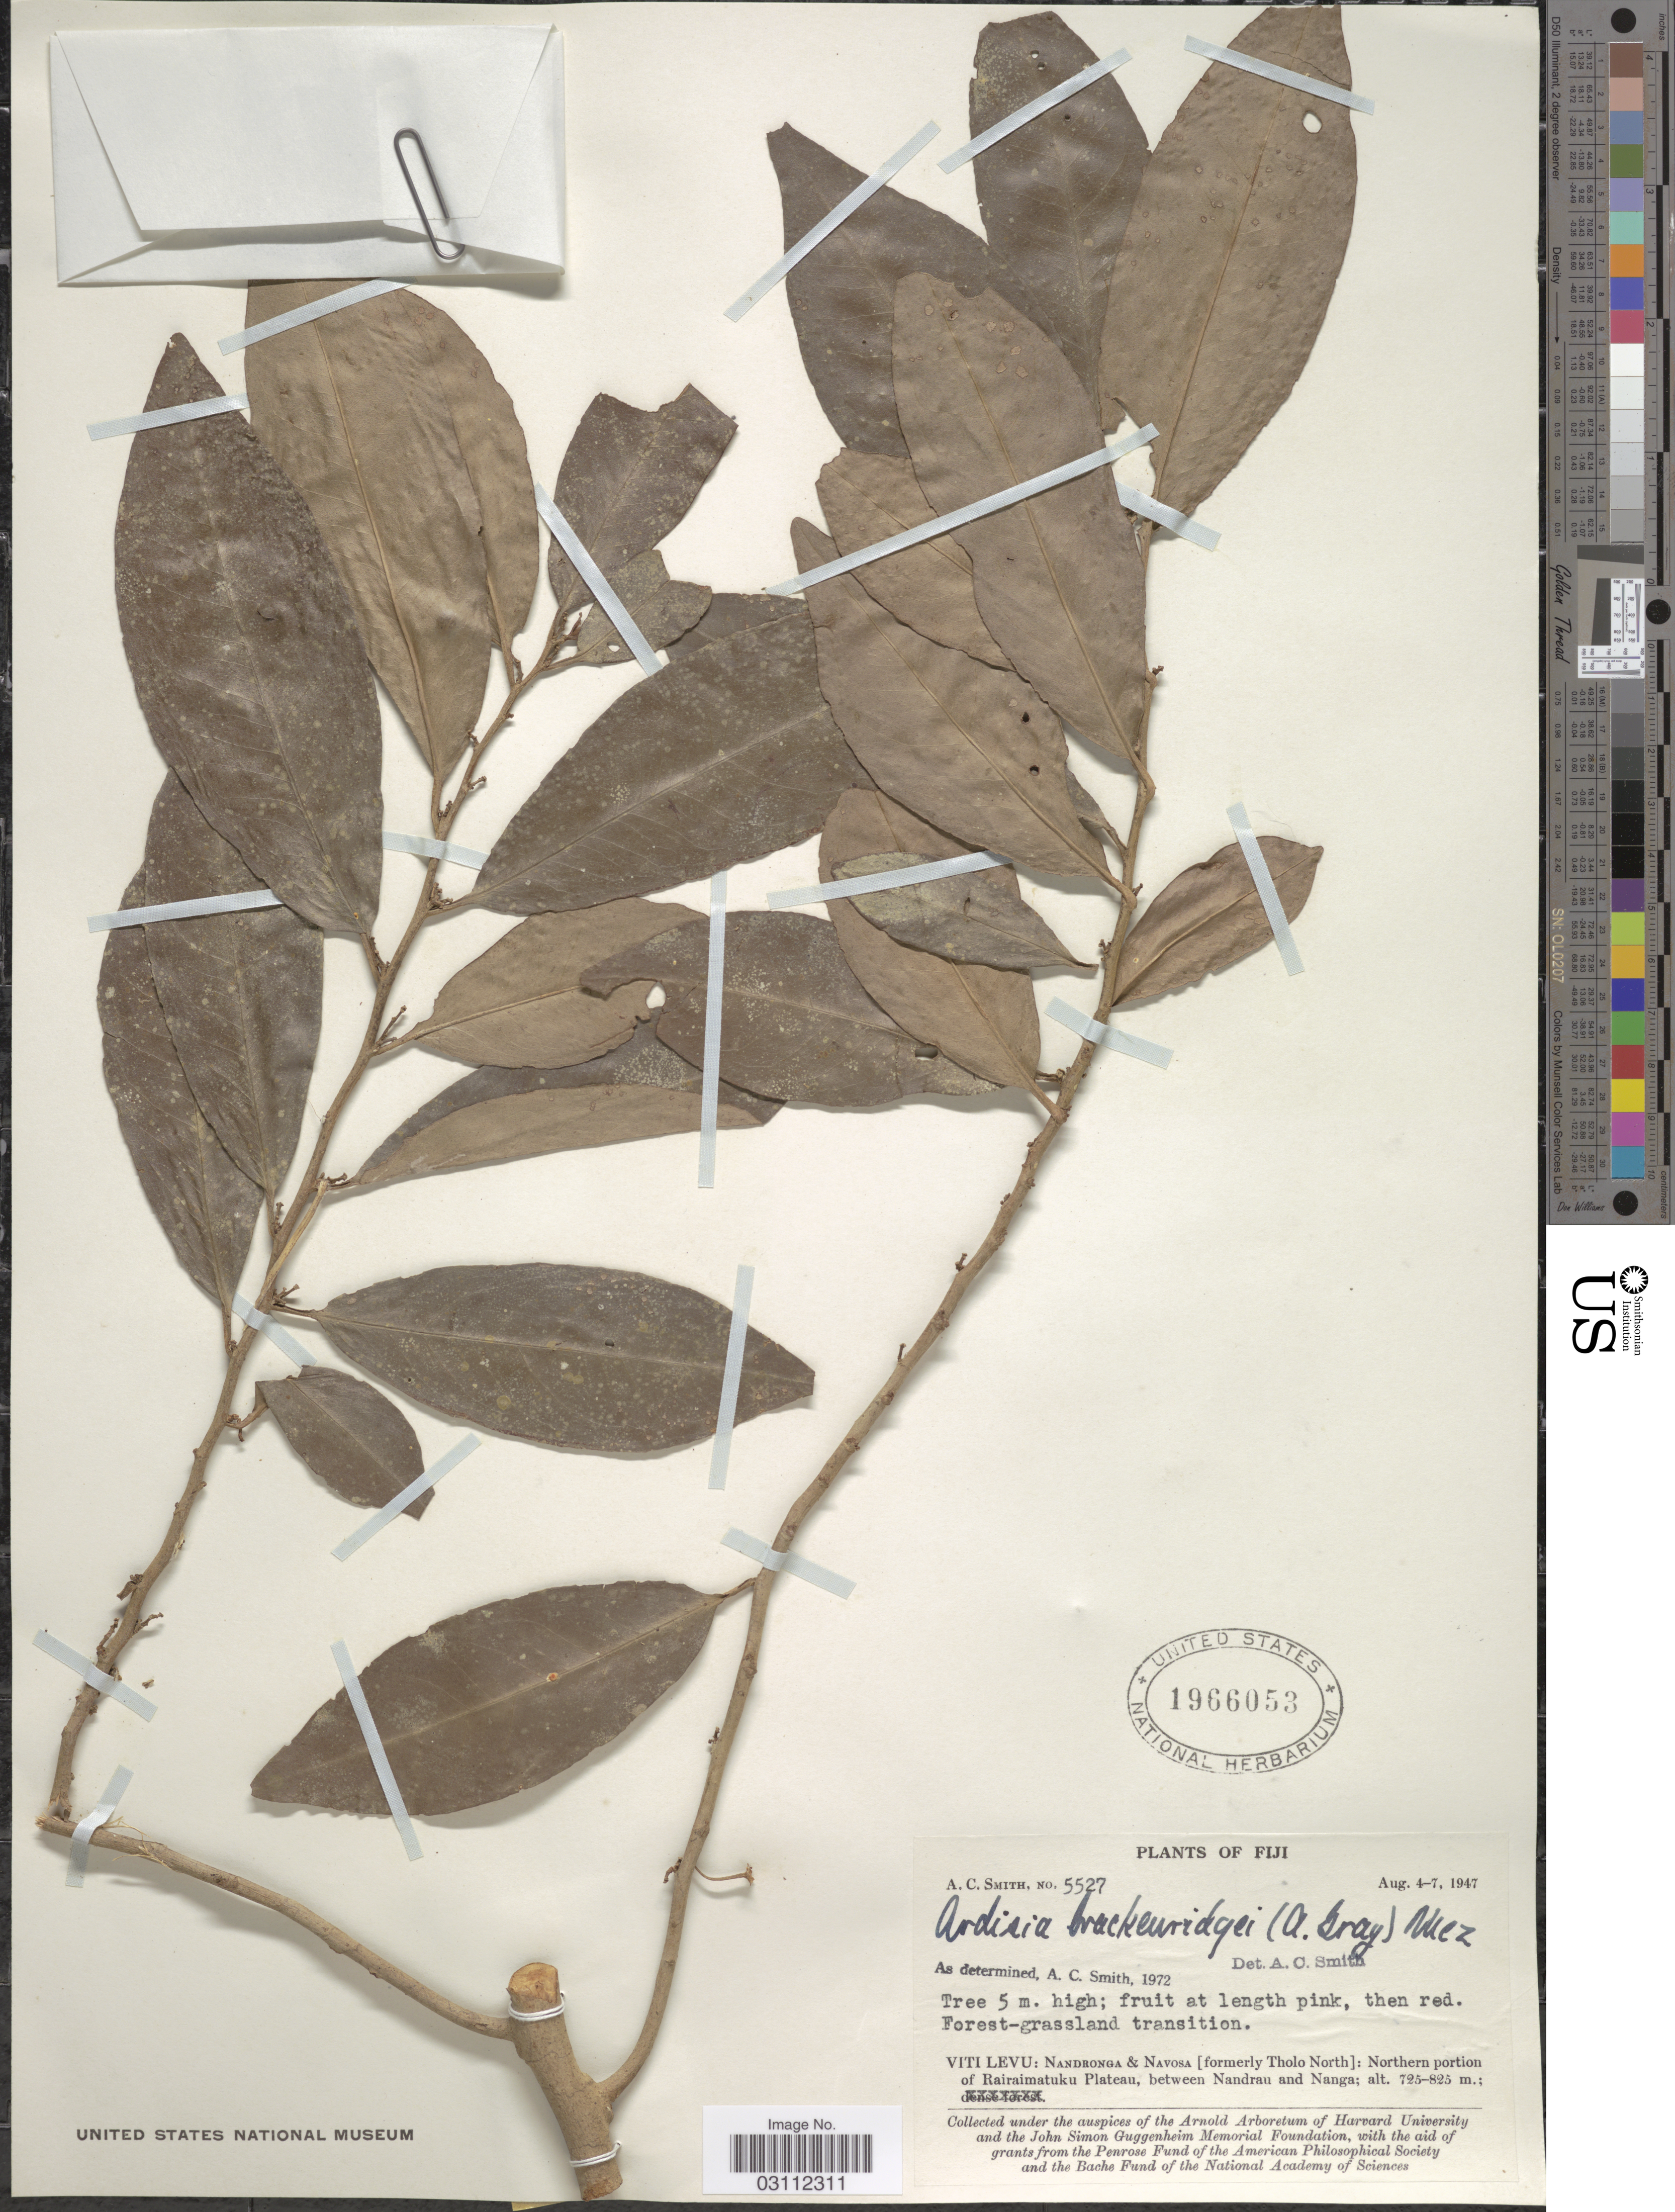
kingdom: Plantae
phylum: Tracheophyta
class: Magnoliopsida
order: Ericales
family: Primulaceae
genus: Ardisia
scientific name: Ardisia brackenridgei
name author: (A. Gray) Mez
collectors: A. C. Smith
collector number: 5527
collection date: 1947-08-04/1947-08-07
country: Fiji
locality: Viti Levu: Nandronga & Navosa [formerly Tholo North]: Northern portion of Rairaimatuku Plateau, between Nandrau and Nanga.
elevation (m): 725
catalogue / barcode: US 1966053